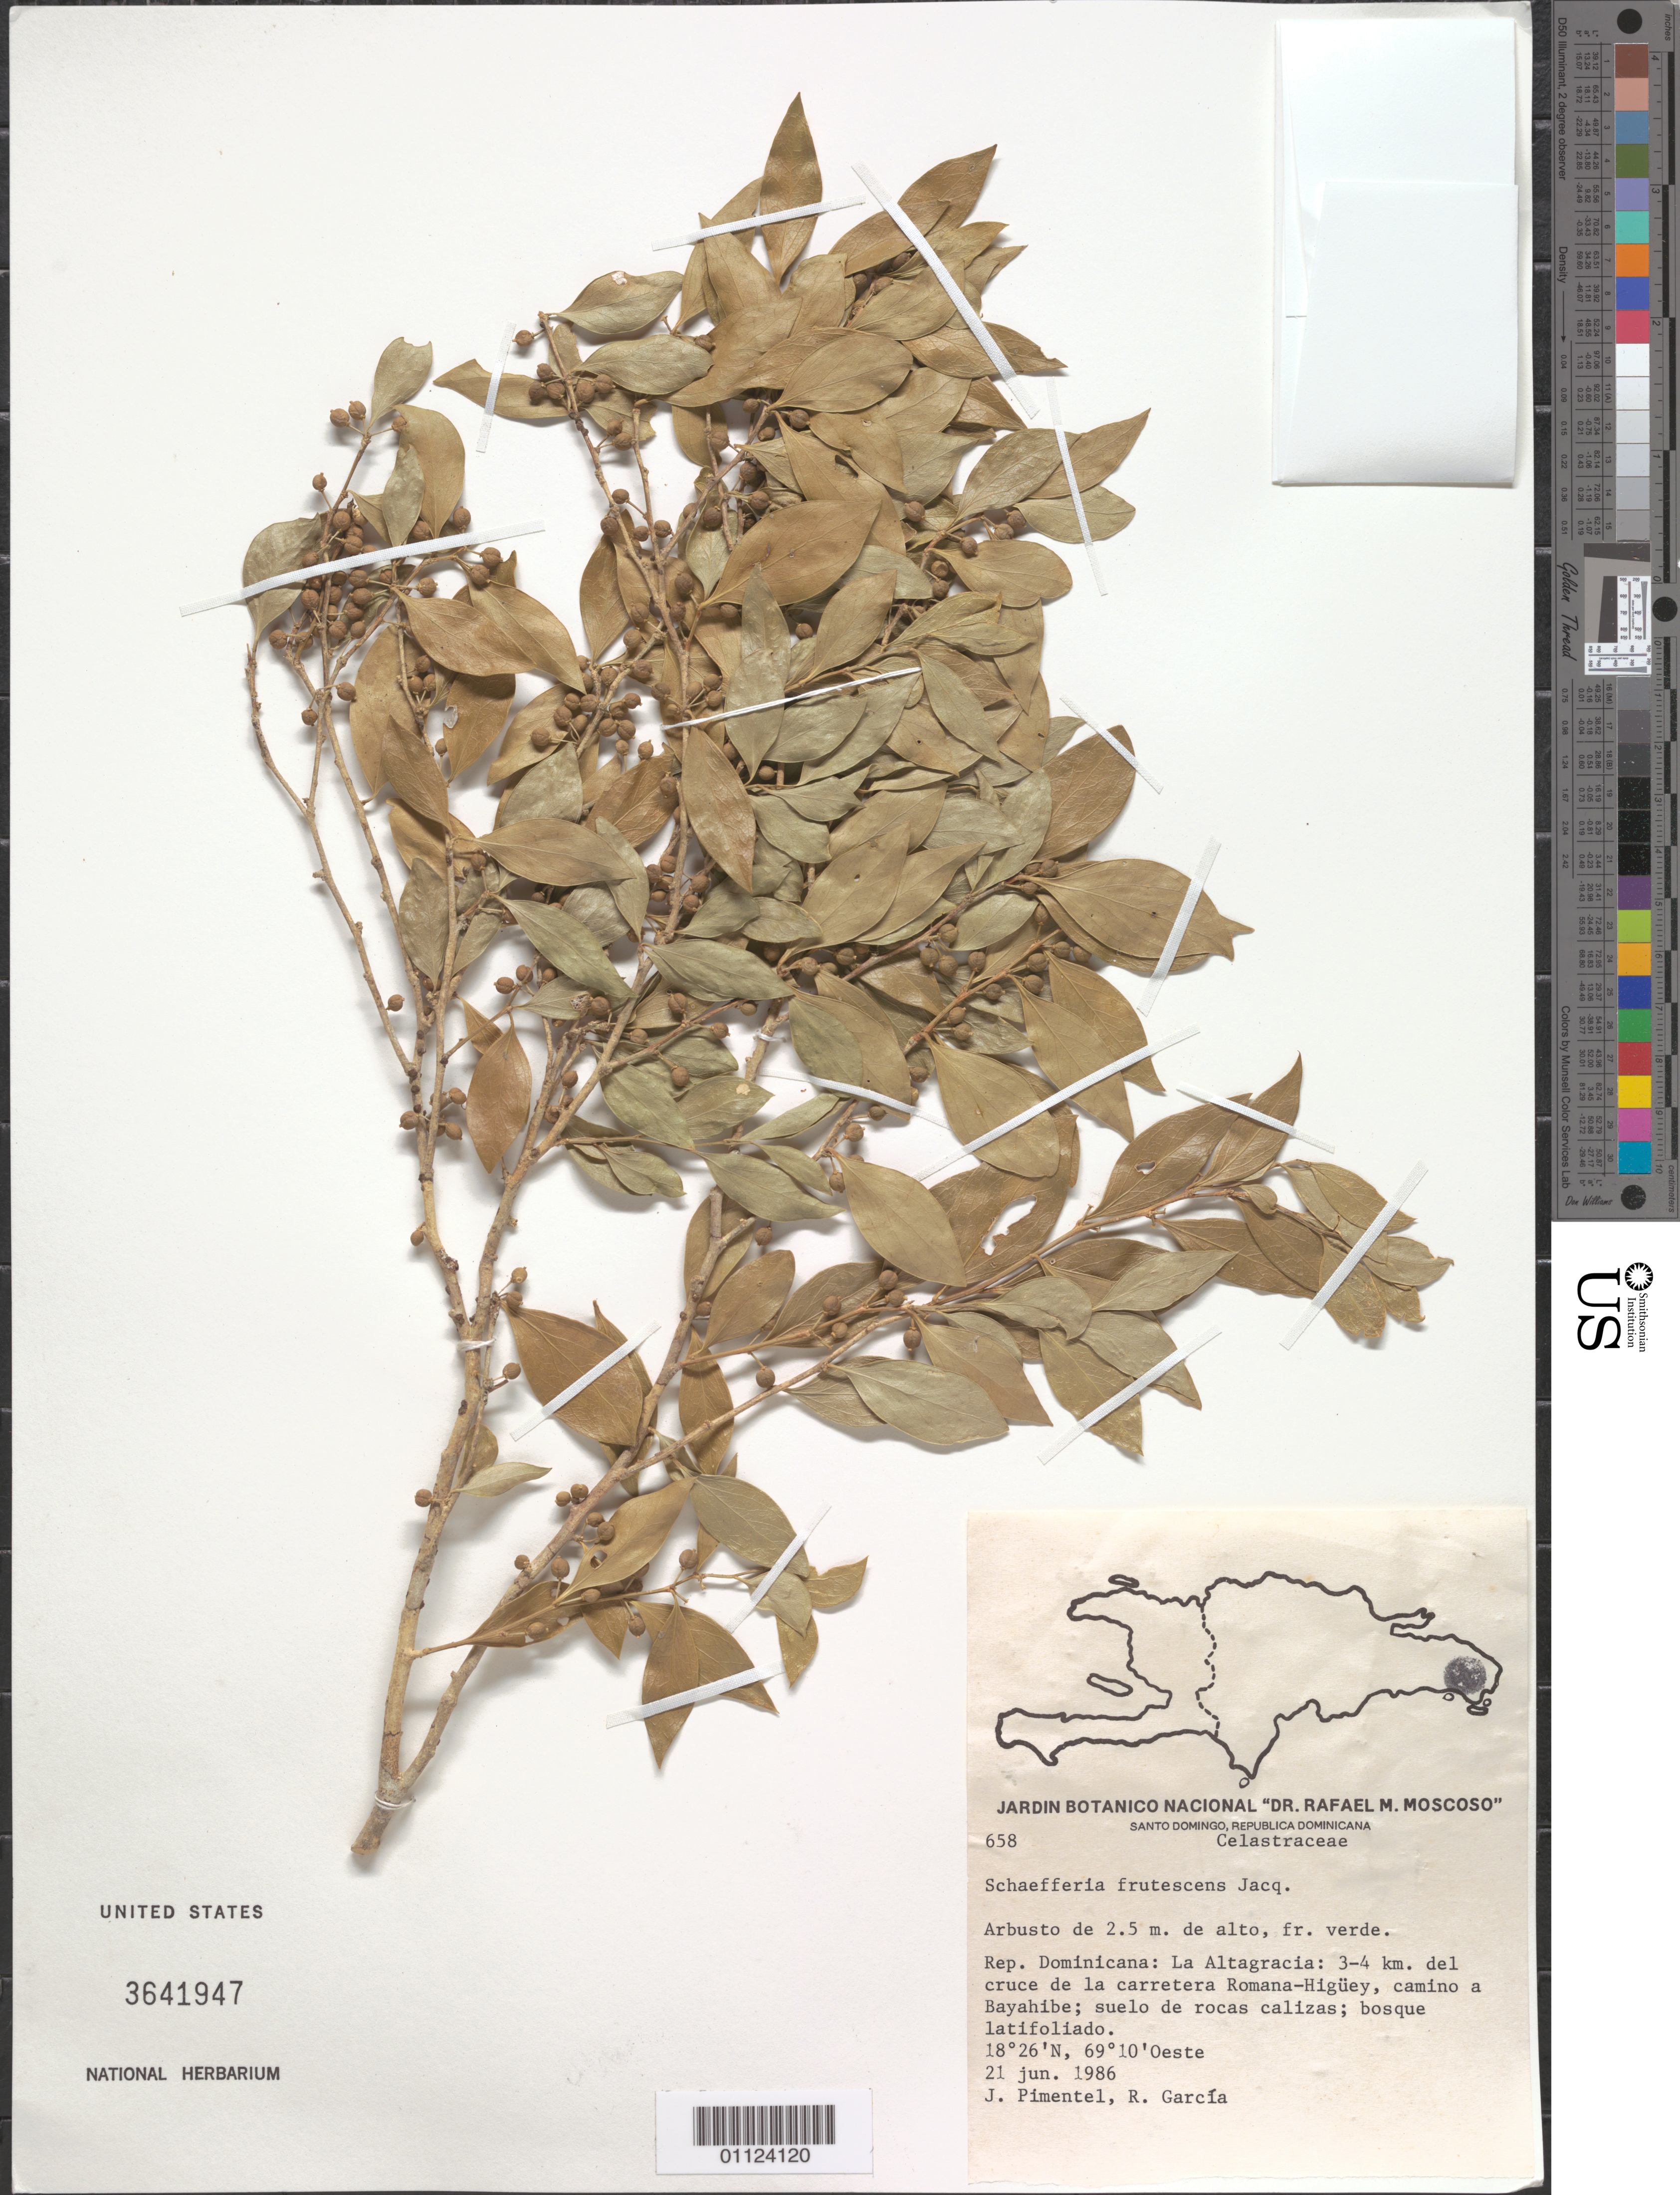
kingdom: Plantae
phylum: Tracheophyta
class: Magnoliopsida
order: Celastrales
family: Celastraceae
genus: Schaefferia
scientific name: Schaefferia frutescens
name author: Jacq.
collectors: J. Pimentel & R. G. García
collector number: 658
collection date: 1986-06-21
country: Dominican Republic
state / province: La Altagracia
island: Hispaniola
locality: Romana-Higüey, 3-4 km del cruce de la carretera Romana-Higüey, camino a Bayahibe.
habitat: Suelo de rocas calizas; bosque latifoliado.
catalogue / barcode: US 3641947